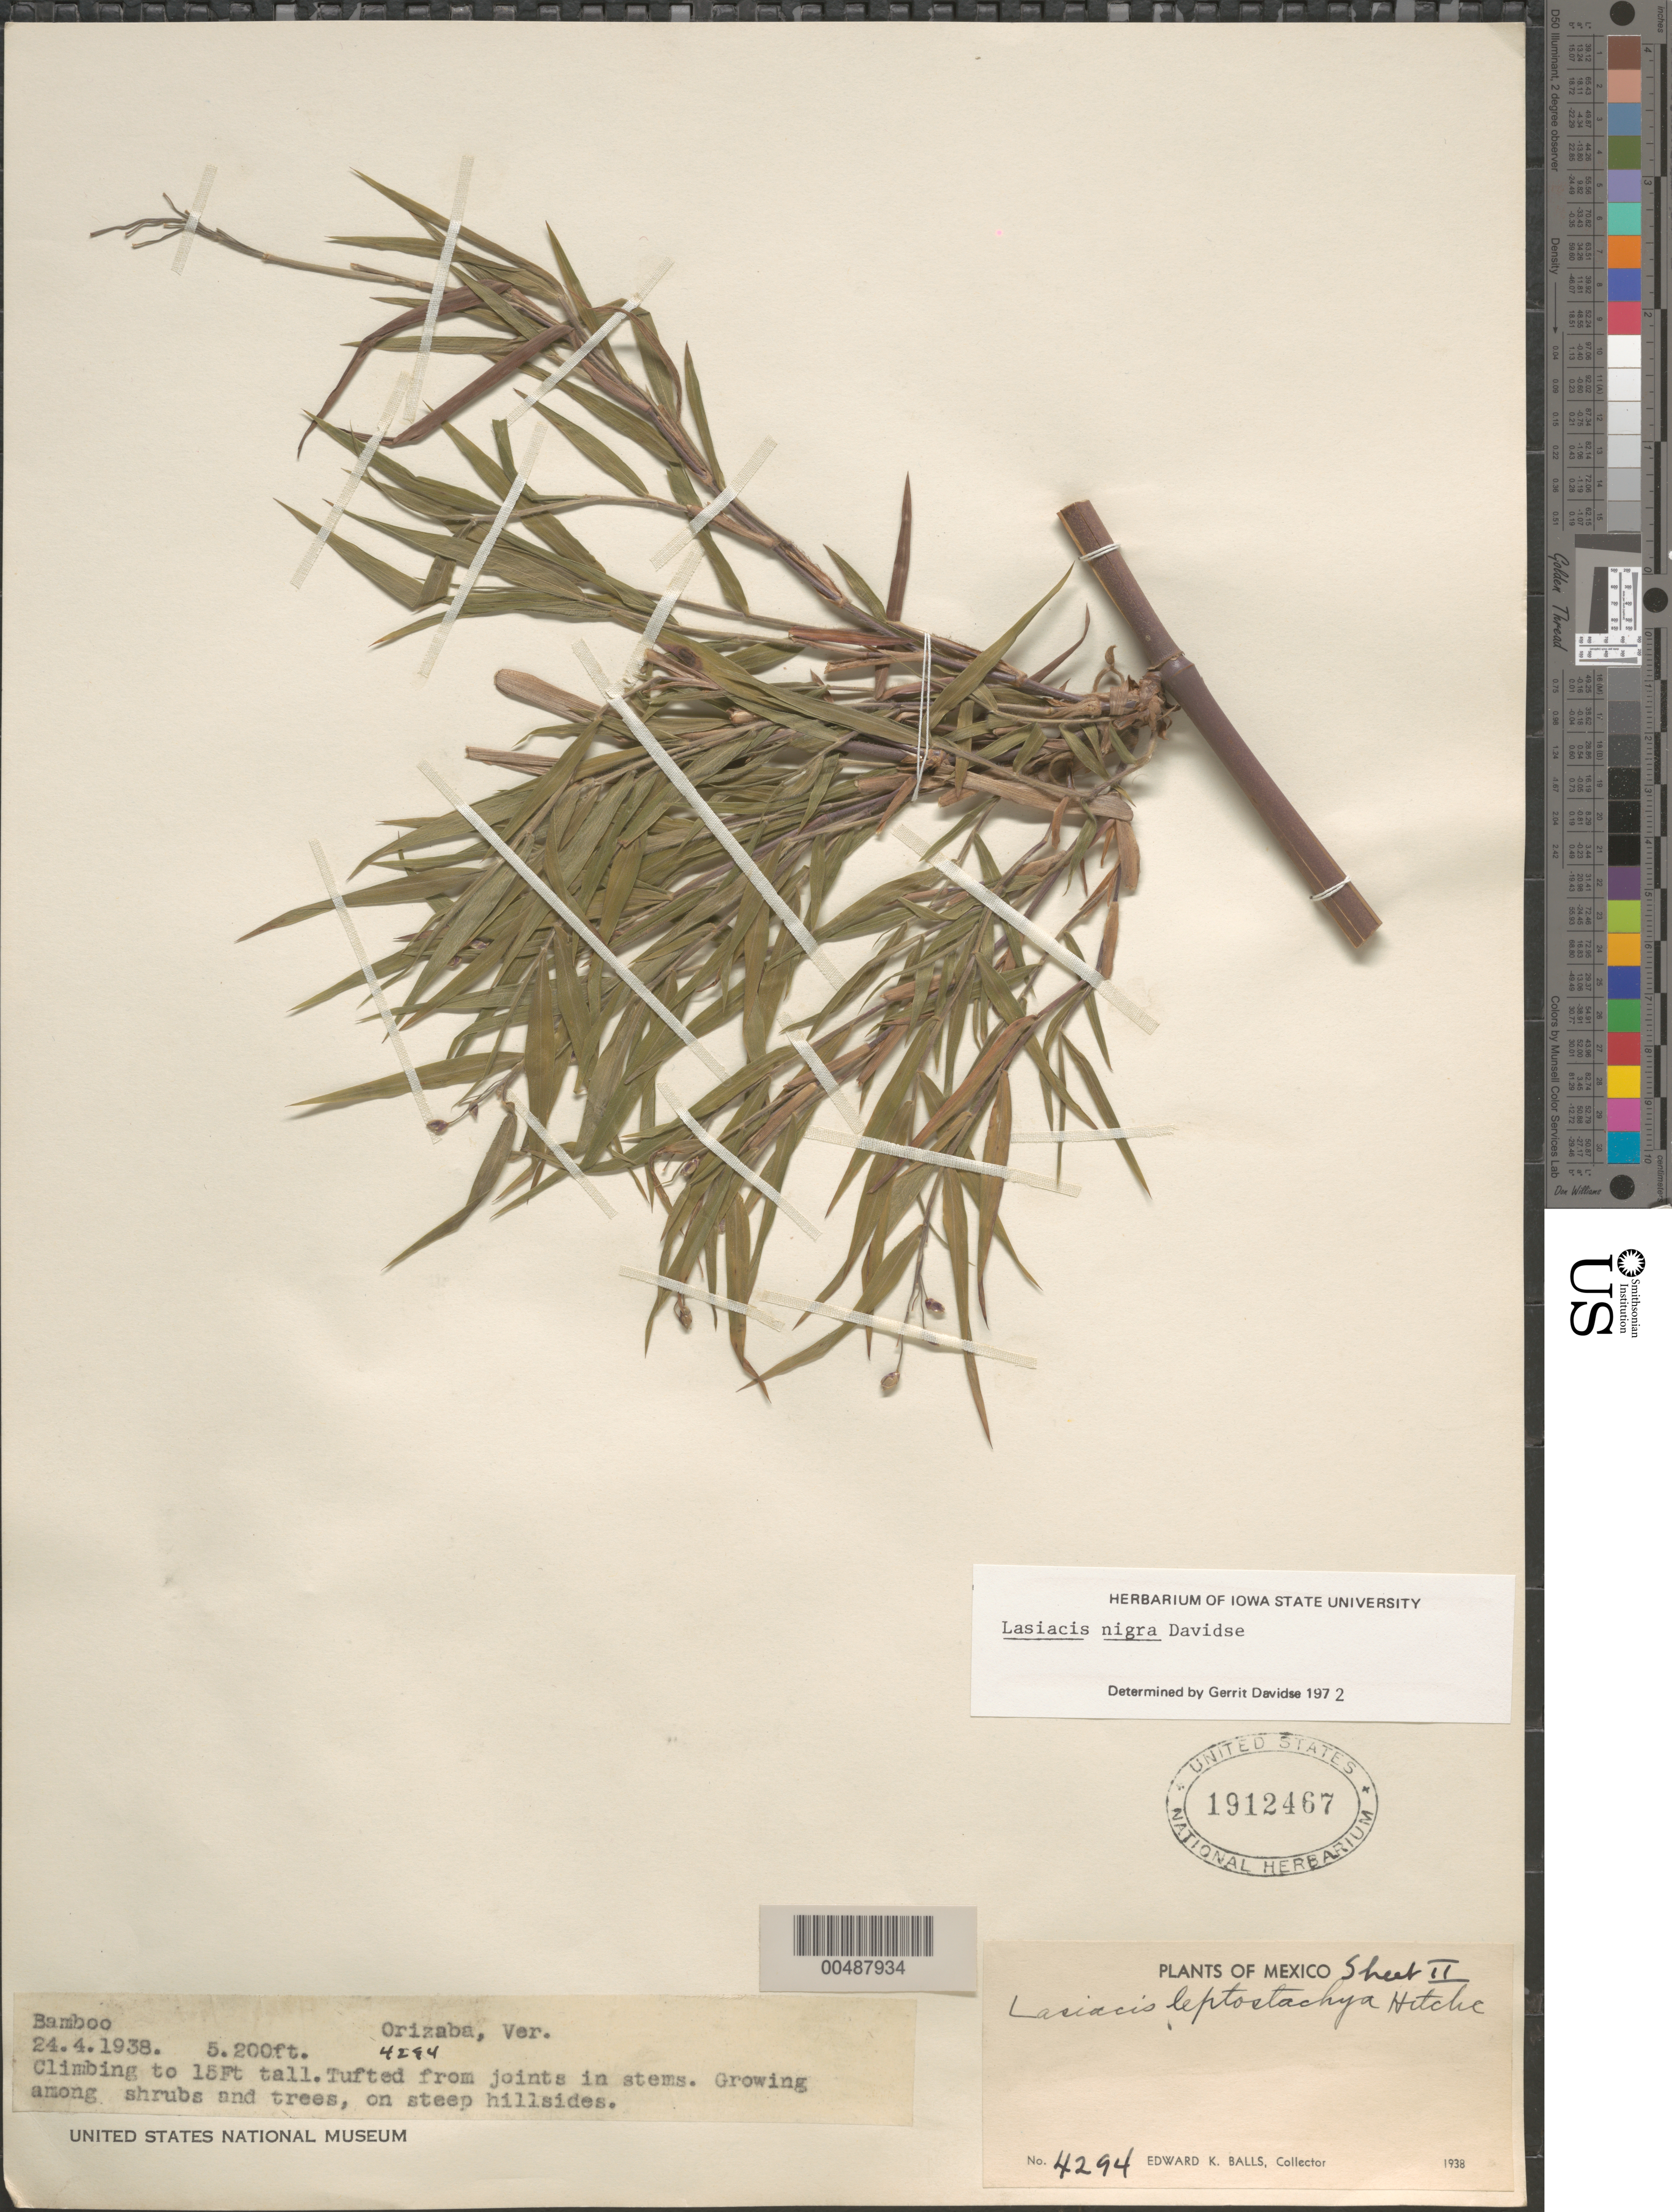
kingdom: Plantae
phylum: Tracheophyta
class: Liliopsida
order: Poales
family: Poaceae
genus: Lasiacis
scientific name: Lasiacis maxonii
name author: Swallen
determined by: Davidse, Gerrit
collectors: E. K. Balls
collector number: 4294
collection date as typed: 24 Apr 1938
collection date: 1938-04-24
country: Mexico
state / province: Veracruz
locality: Orizaba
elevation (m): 1585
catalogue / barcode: US 1912467